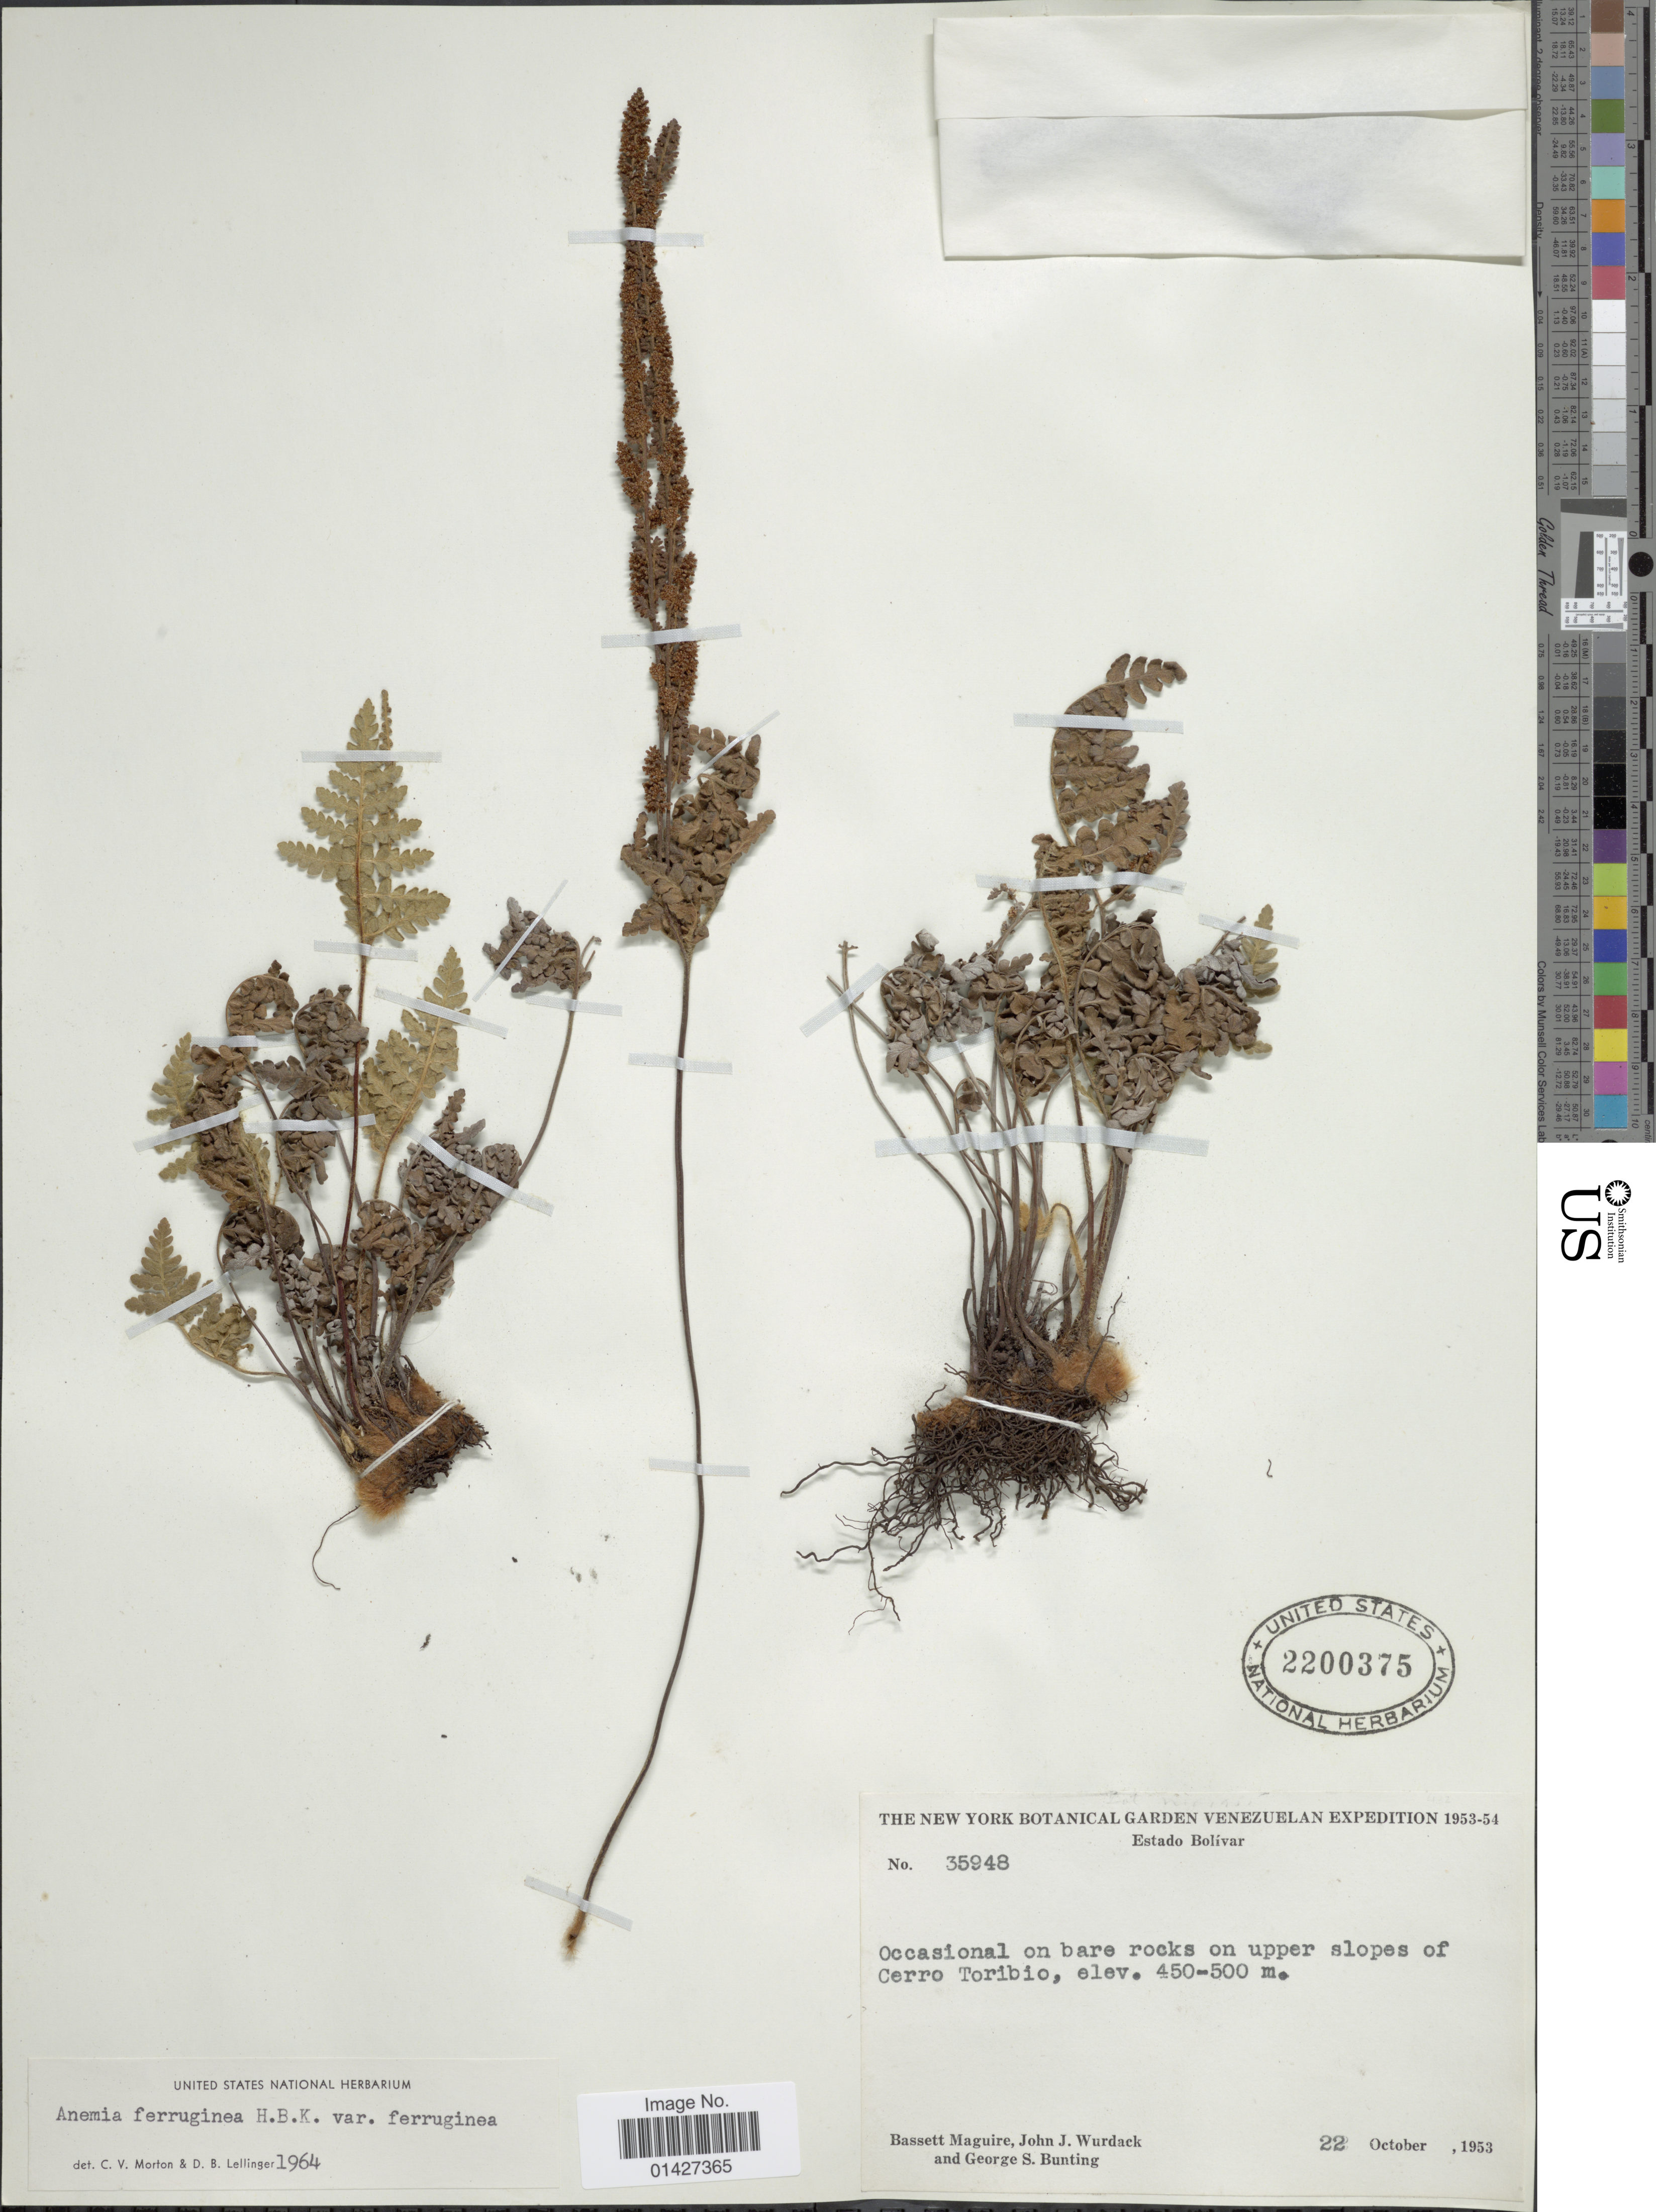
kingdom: Plantae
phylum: Tracheophyta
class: Polypodiopsida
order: Schizaeales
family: Anemiaceae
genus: Anemia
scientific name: Anemia ferruginea var. ferruginea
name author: Kunth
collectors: B. Maguire, J. J. Wurdack & G. S. Bunting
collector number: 35948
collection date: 1953-10-22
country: Venezuela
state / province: Bolivar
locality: Occasional on bare rocks on upper slopes of Cerro Toribio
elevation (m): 450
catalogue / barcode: US 2200375